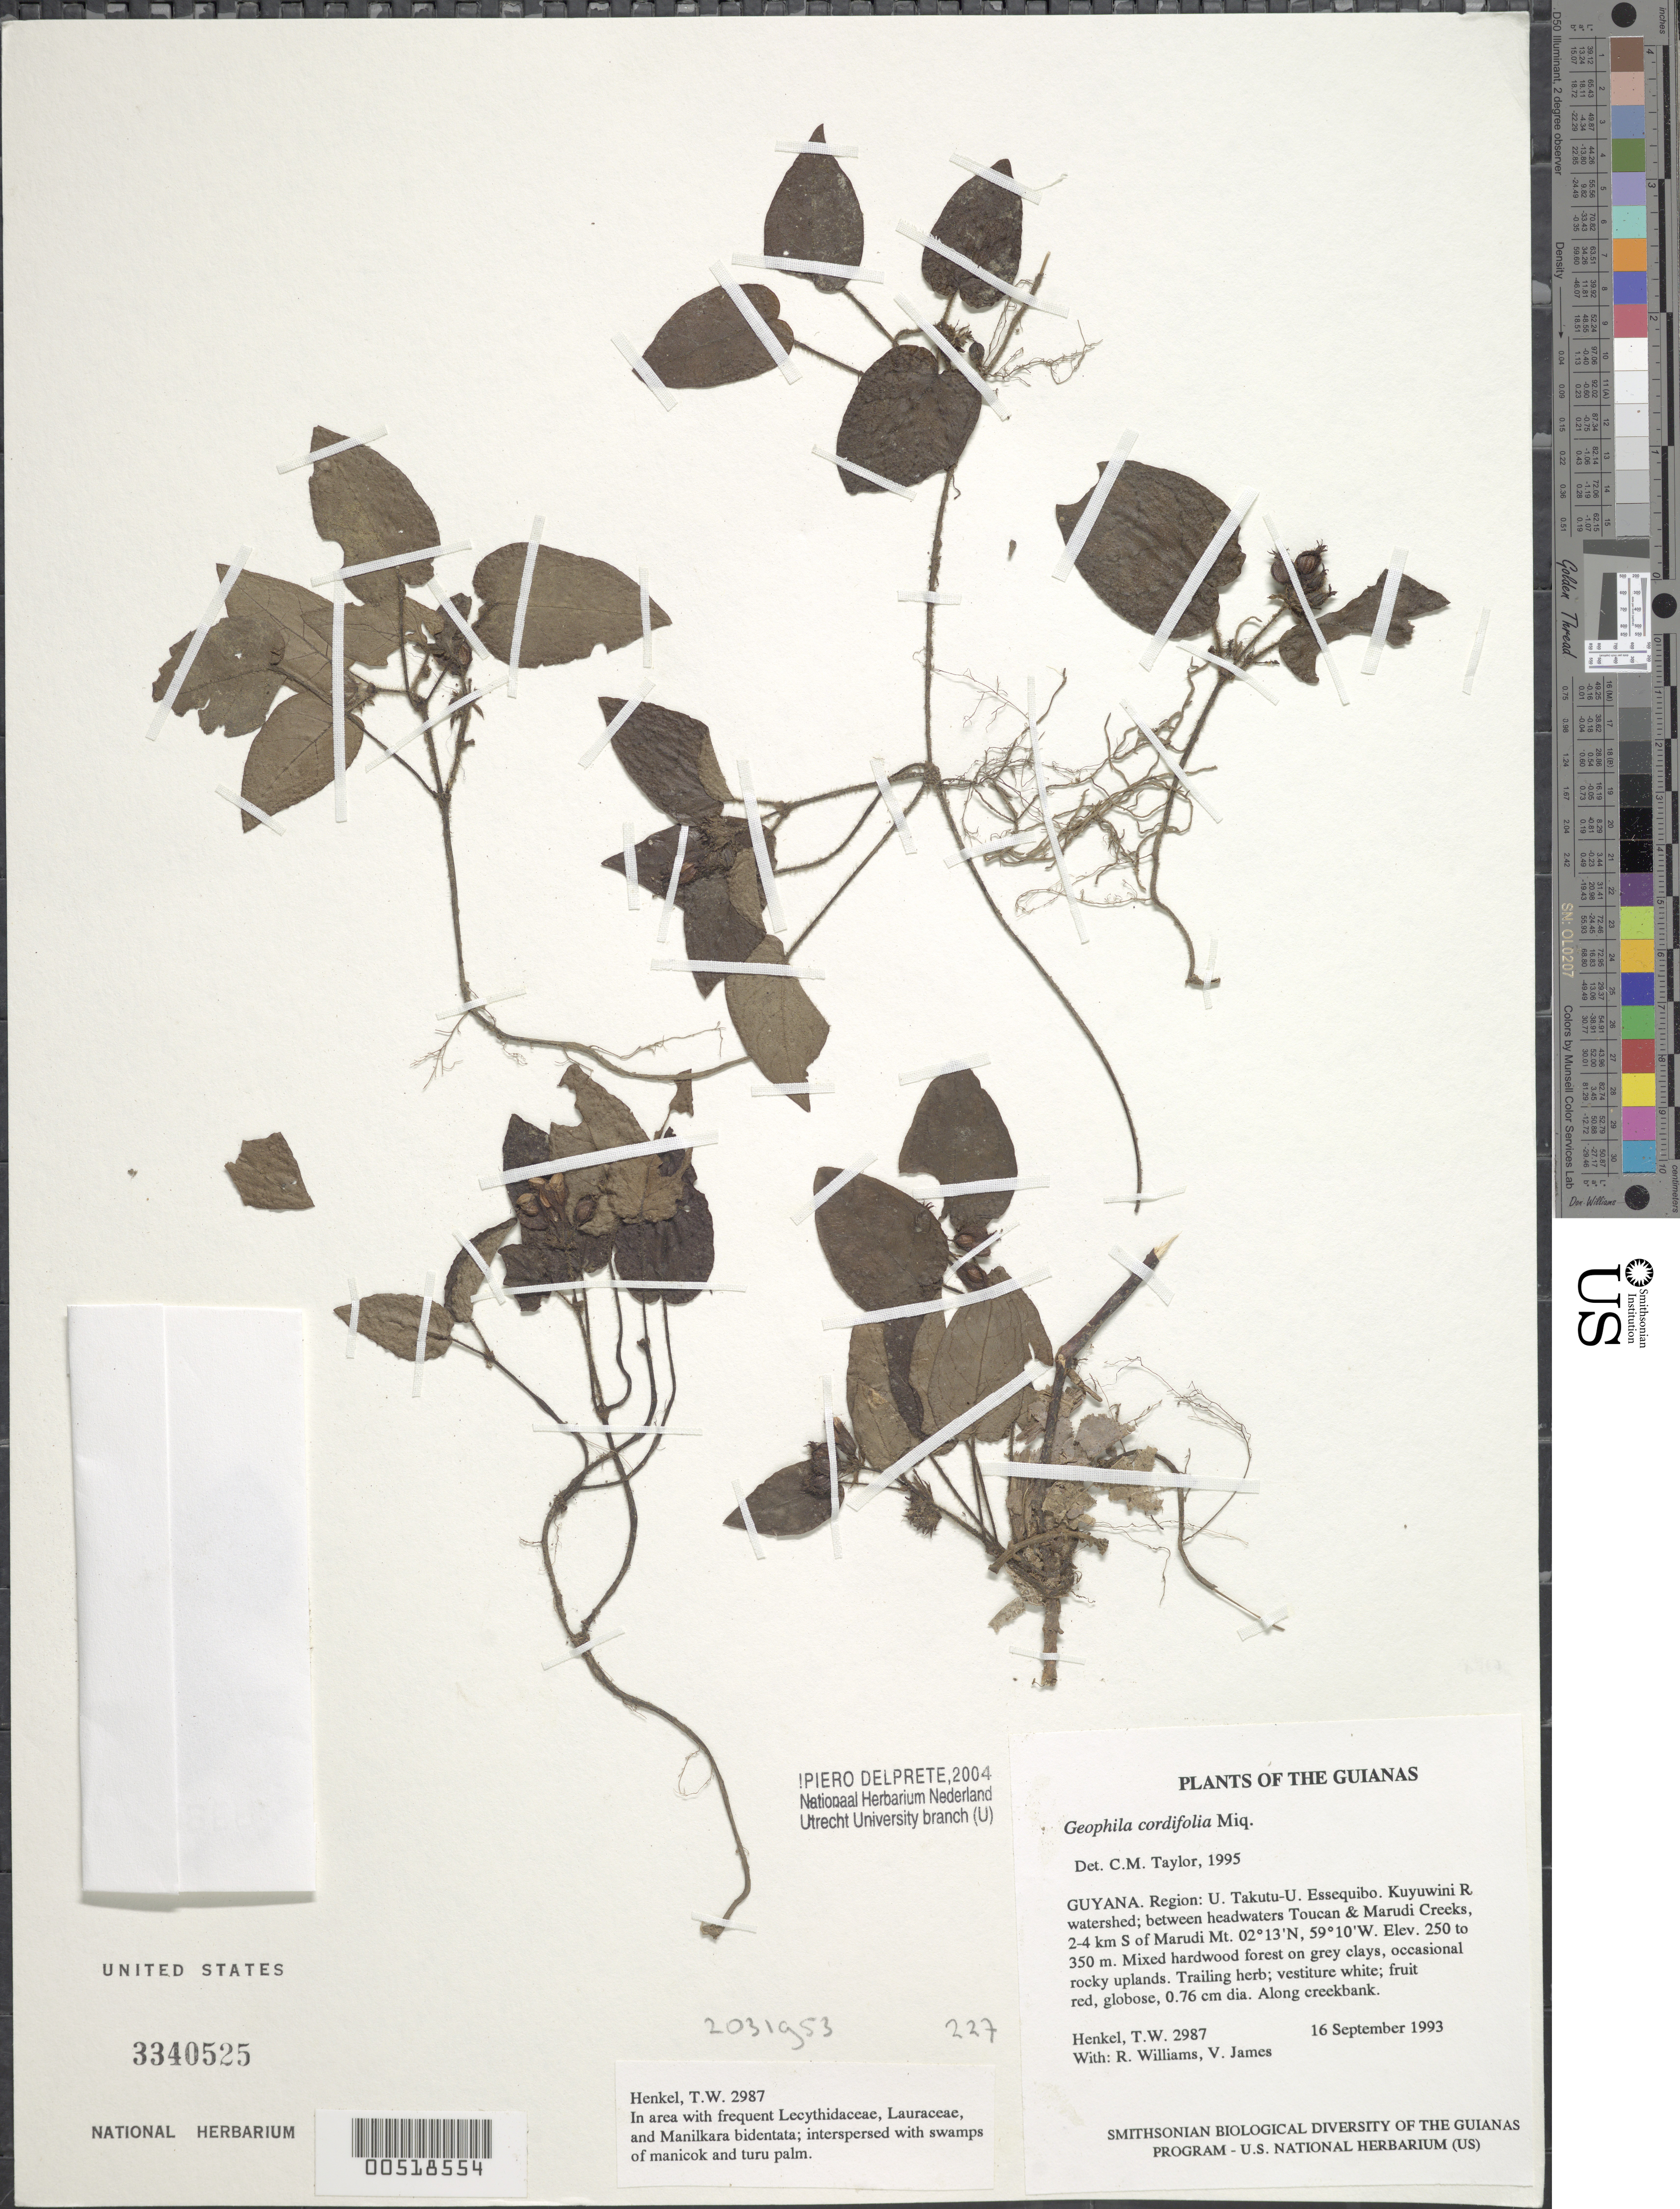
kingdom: Plantae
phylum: Tracheophyta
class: Magnoliopsida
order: Gentianales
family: Rubiaceae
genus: Geophila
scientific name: Geophila cordifolia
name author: Miq.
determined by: Taylor, Charlotte M.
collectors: T. Henkel, R. Williams & V. James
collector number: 2987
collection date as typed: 16 September 1993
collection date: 1993-09-16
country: Guyana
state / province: U. Takutu-U. Essequibo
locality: Kuyuwini R watershed; between headwaters Toucan & Marudi Creeks, 2-4 km S of Marudi Mt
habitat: Mixed hardwood forest on grey clays, occasional rocky uplands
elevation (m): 250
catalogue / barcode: US 3340525